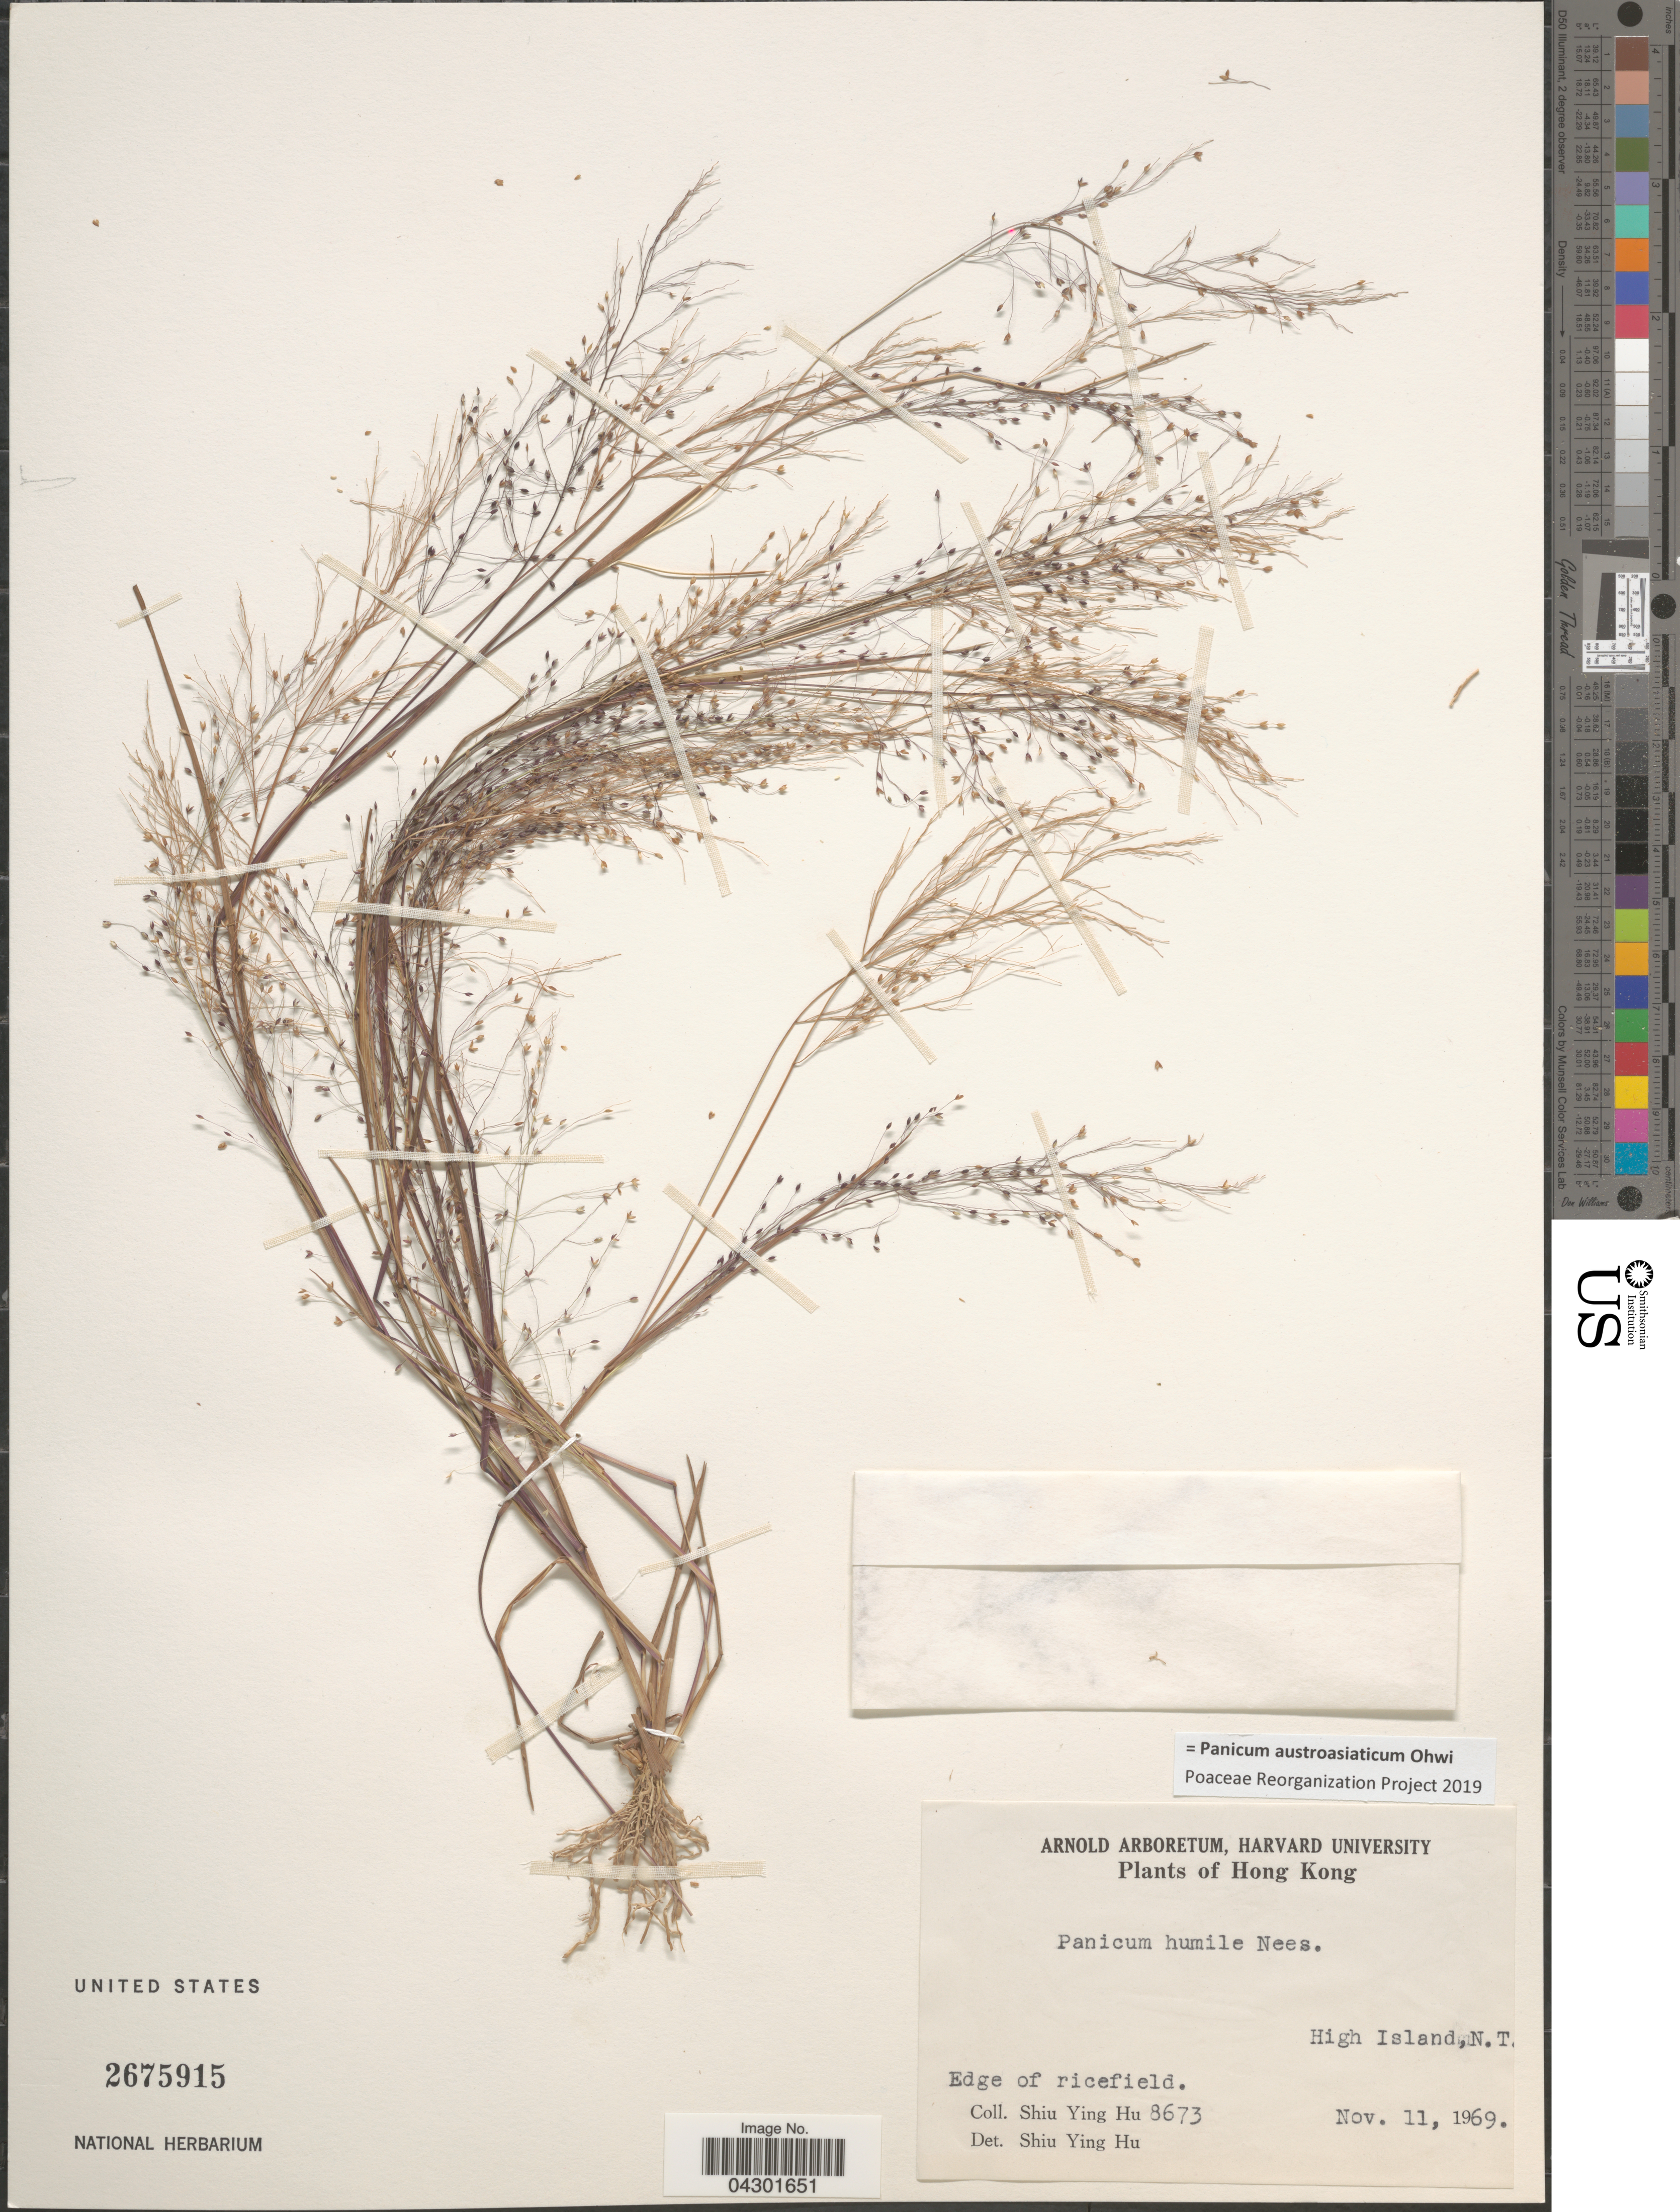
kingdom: Plantae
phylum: Tracheophyta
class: Liliopsida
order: Poales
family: Poaceae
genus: Panicum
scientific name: Panicum austroasiaticum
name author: Ohwi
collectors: S. Y. Hu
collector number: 8673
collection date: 1969-11-11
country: China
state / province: Hong Kong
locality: High Island, N.T. Edge of ricefield.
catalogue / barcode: US 2675915